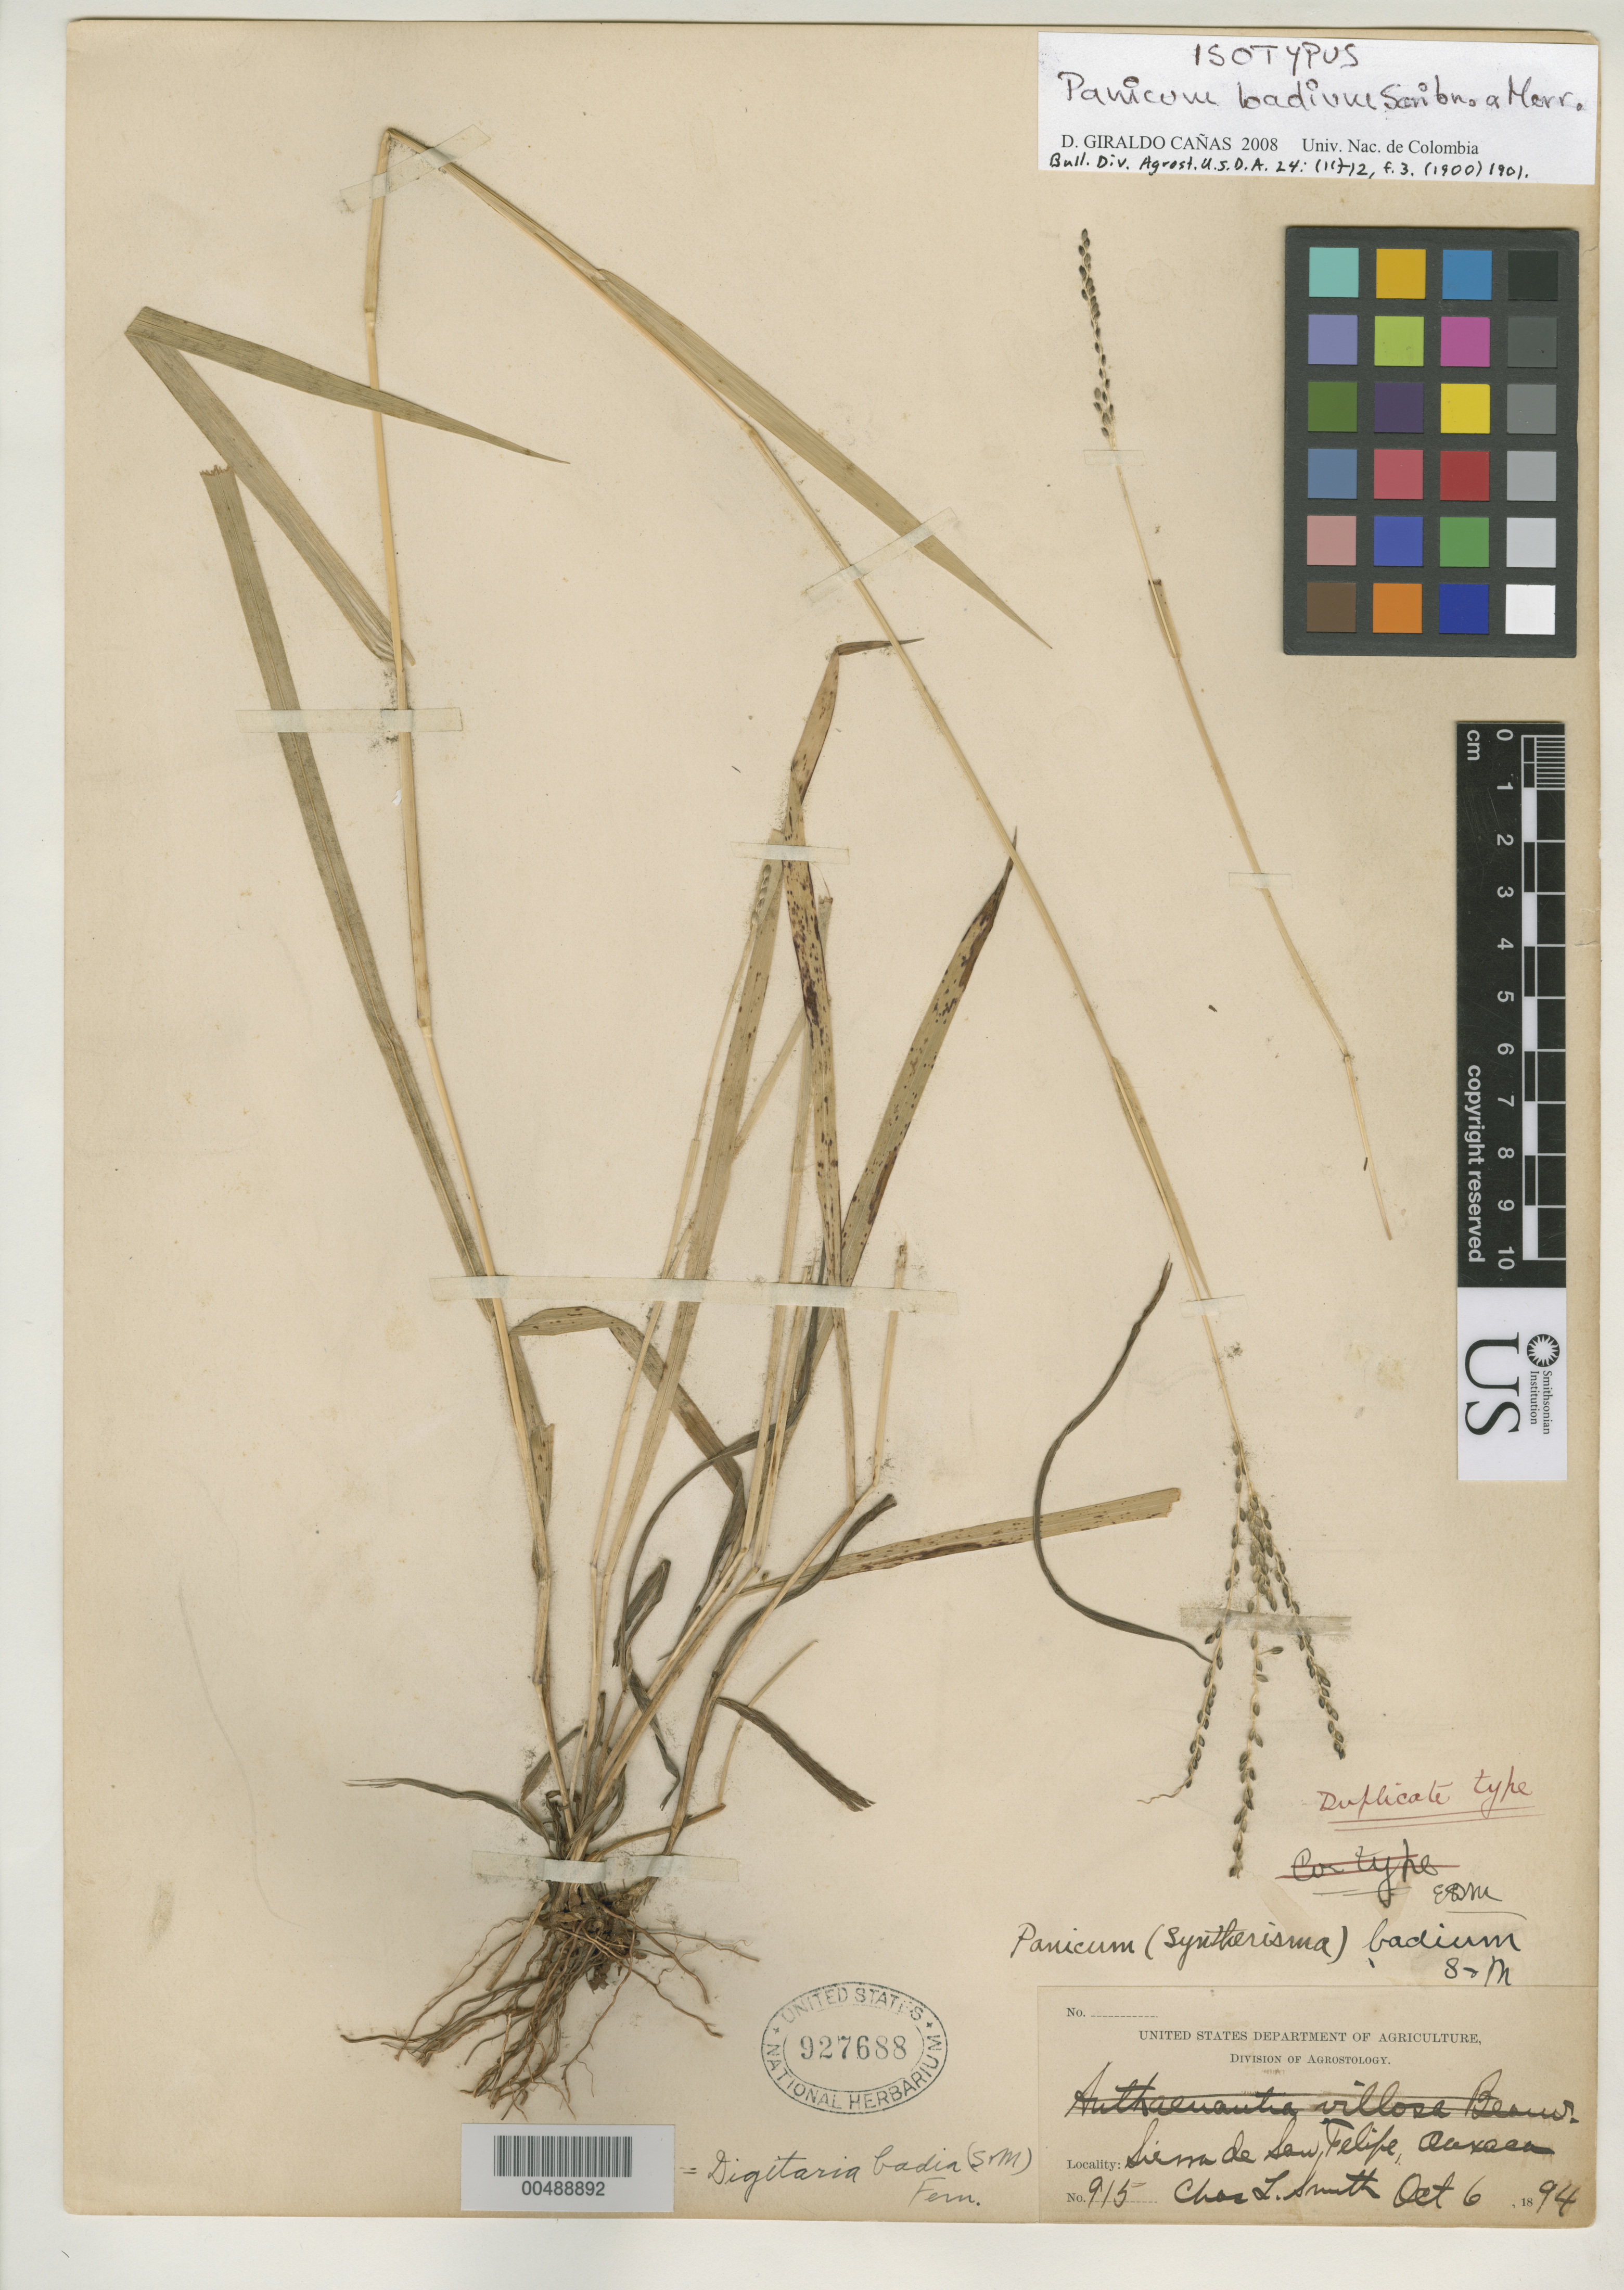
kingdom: Plantae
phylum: Tracheophyta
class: Liliopsida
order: Poales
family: Poaceae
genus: Panicum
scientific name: Panicum badium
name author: Scribn. & Merr.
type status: Isotype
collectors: C. L. Smith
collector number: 915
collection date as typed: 06 Oct 1894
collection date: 1894-10-06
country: Mexico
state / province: Oaxaca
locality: Sierra de San Felipe, Oaxaca.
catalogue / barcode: US 927688